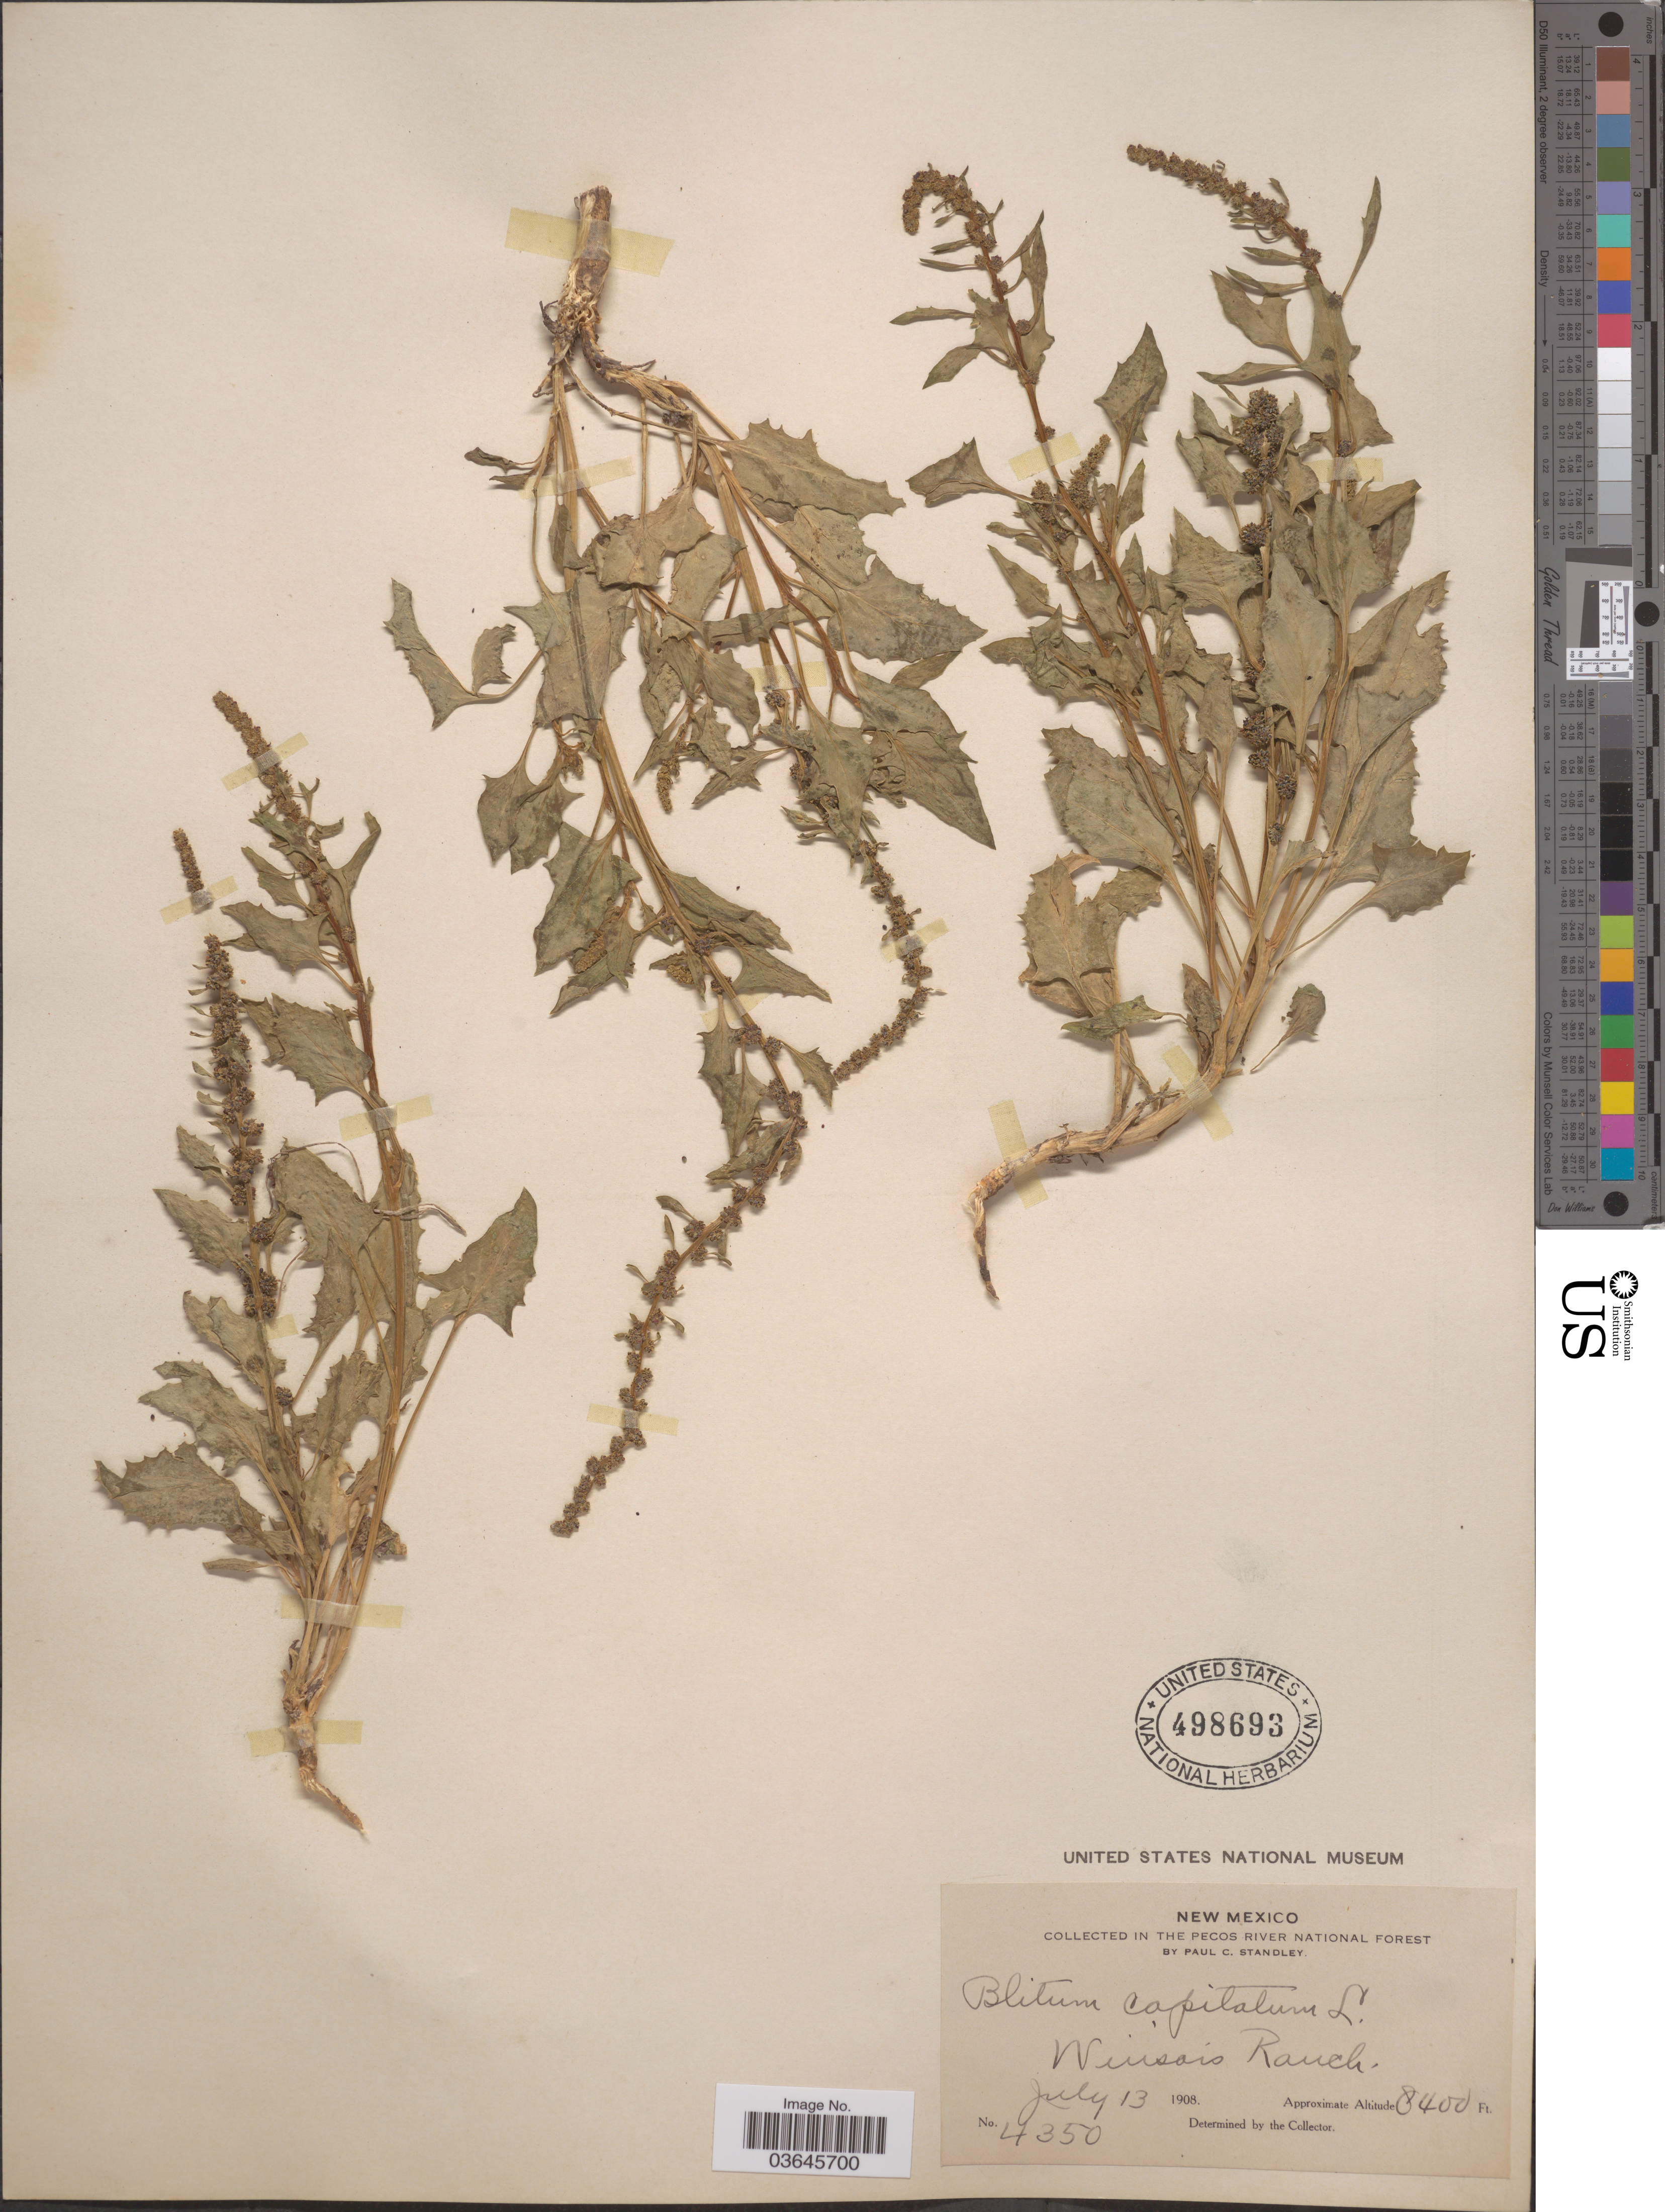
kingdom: Plantae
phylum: Tracheophyta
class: Magnoliopsida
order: Caryophyllales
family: Amaranthaceae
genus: Blitum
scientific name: Blitum capitatum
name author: L.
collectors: P. C. Standley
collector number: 4350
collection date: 1908-07-13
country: United States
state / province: New Mexico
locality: In the Pecos River National Forest. Winsor's Ranch.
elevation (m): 2560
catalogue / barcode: US 498693